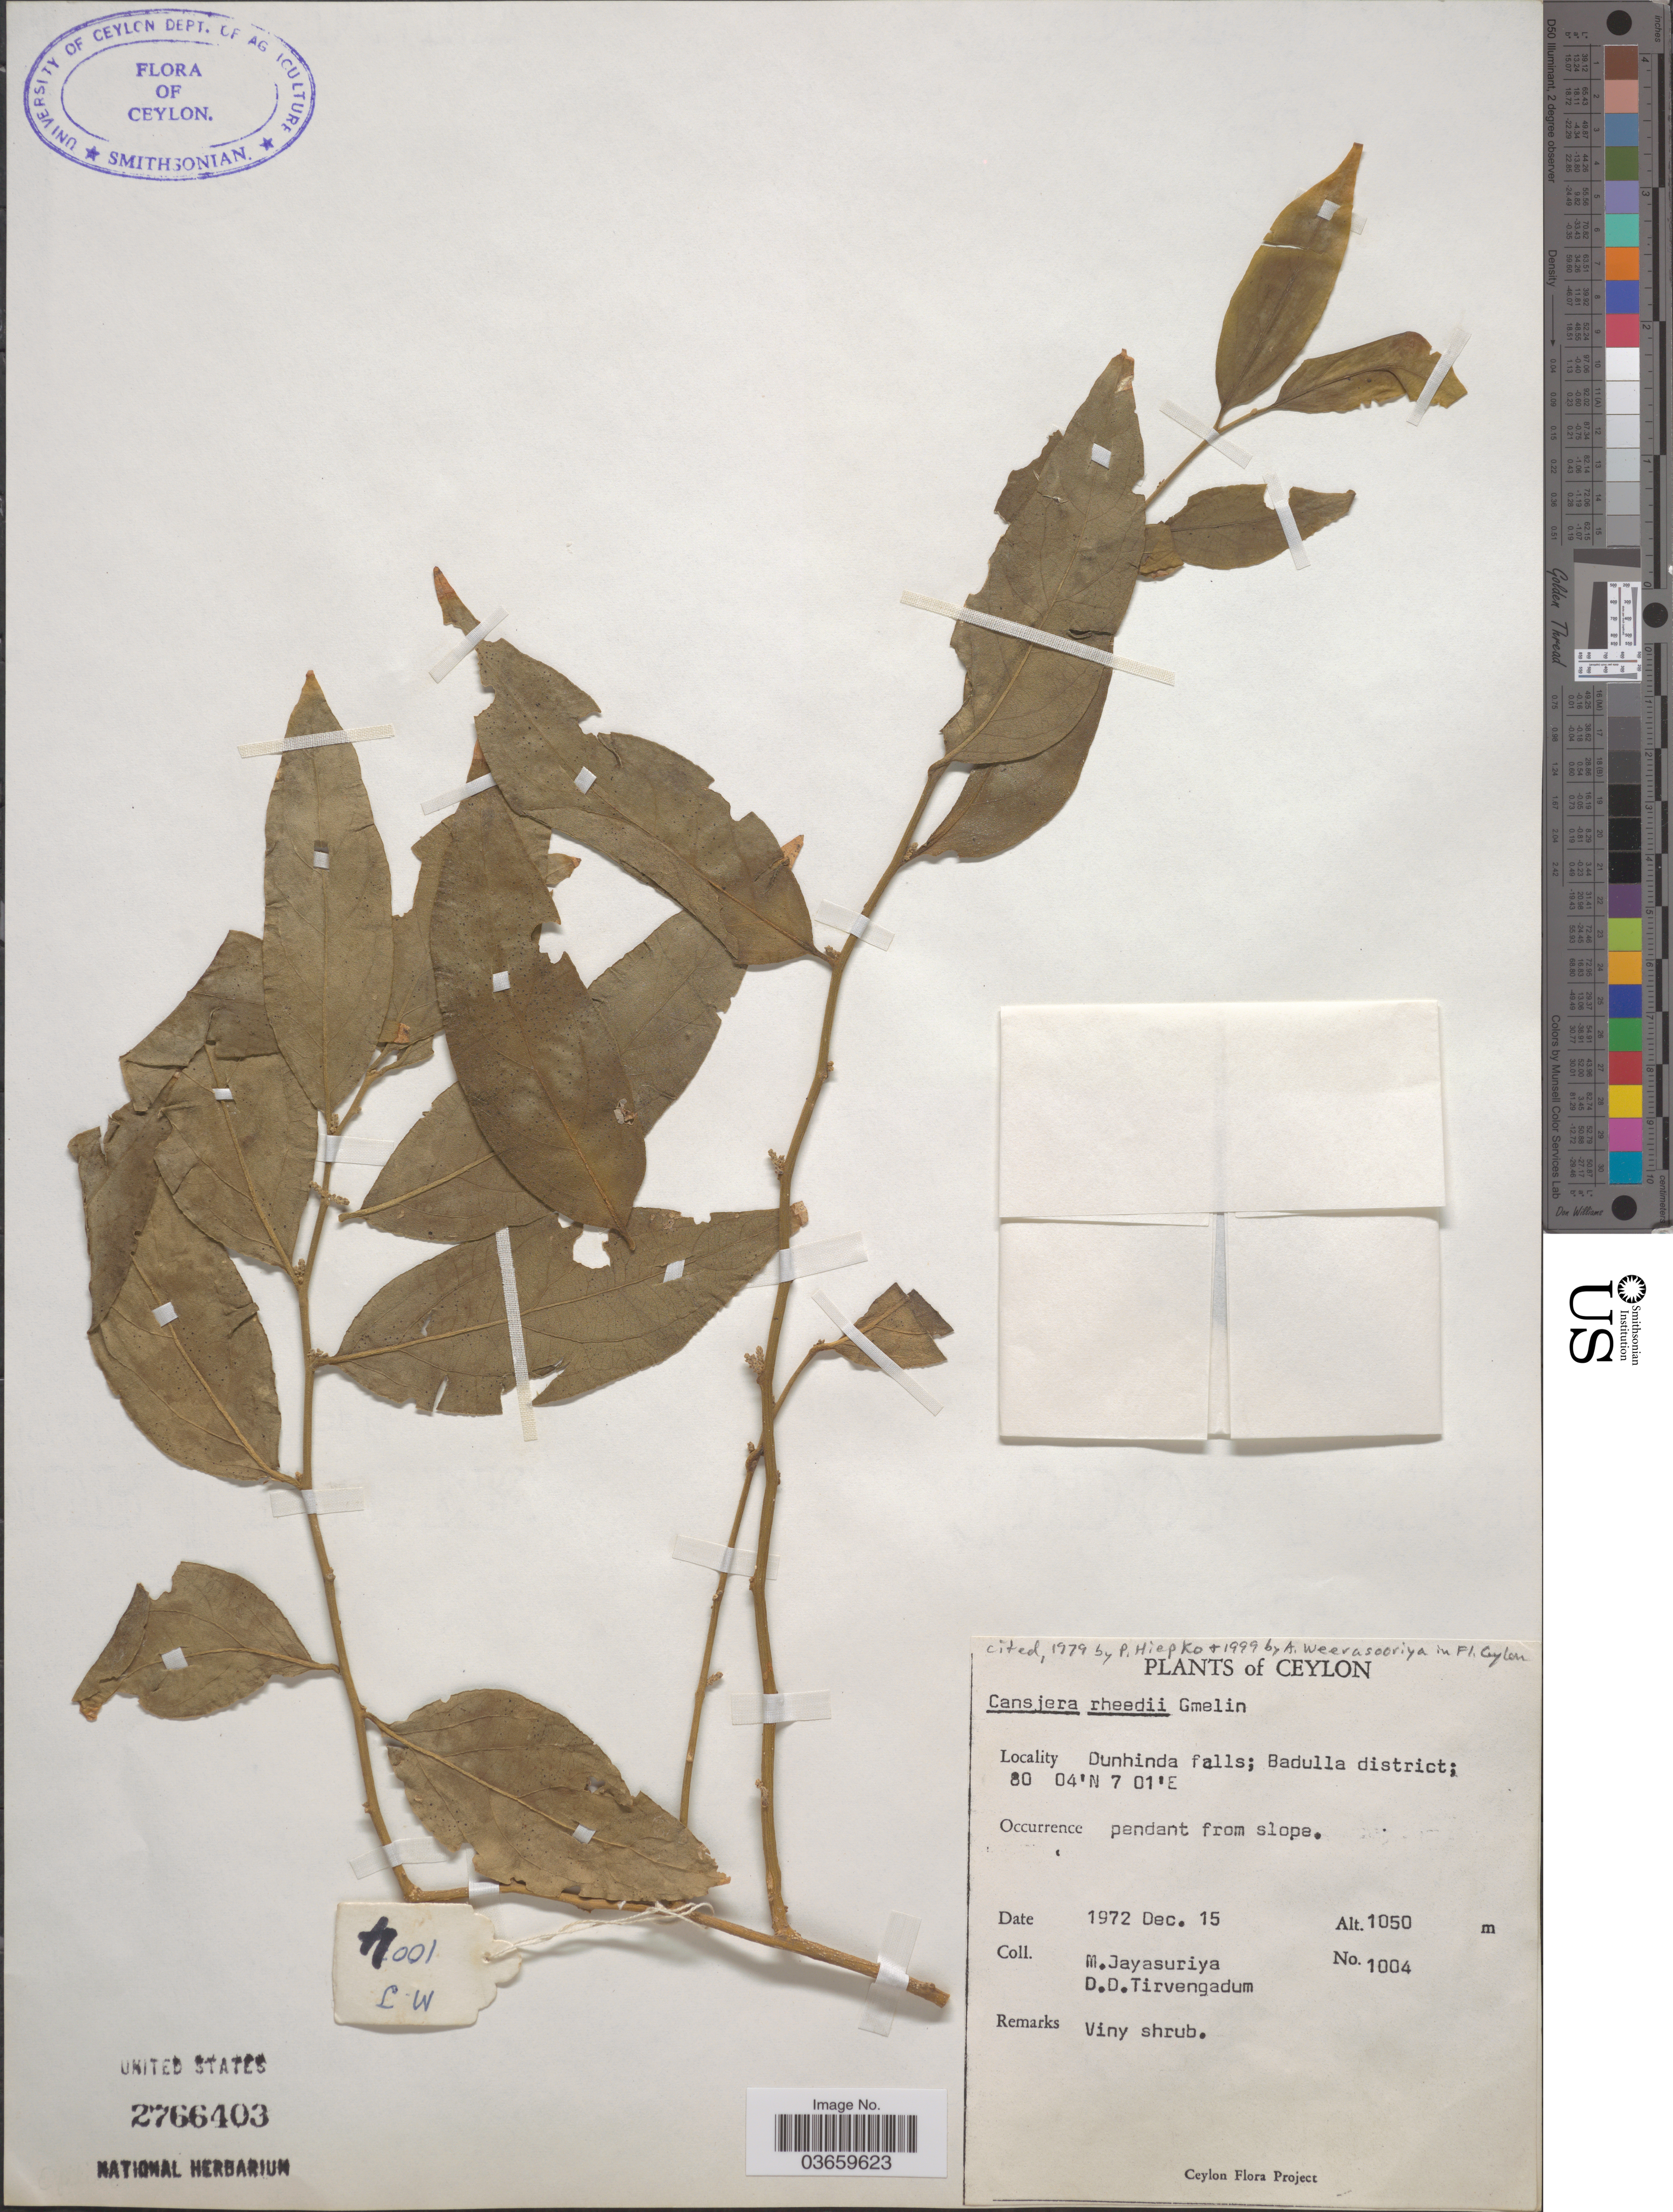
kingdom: Plantae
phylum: Tracheophyta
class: Magnoliopsida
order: Santalales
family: Opiliaceae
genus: Cansjera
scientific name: Cansjera rheedii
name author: J.F. Gmel.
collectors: M. Jayasuriya & D. Tirvengadum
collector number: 1004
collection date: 1972-12-15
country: Sri Lanka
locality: Ceylon. Dunhinda falls; Badulla district.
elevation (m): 1050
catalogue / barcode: US 2766403